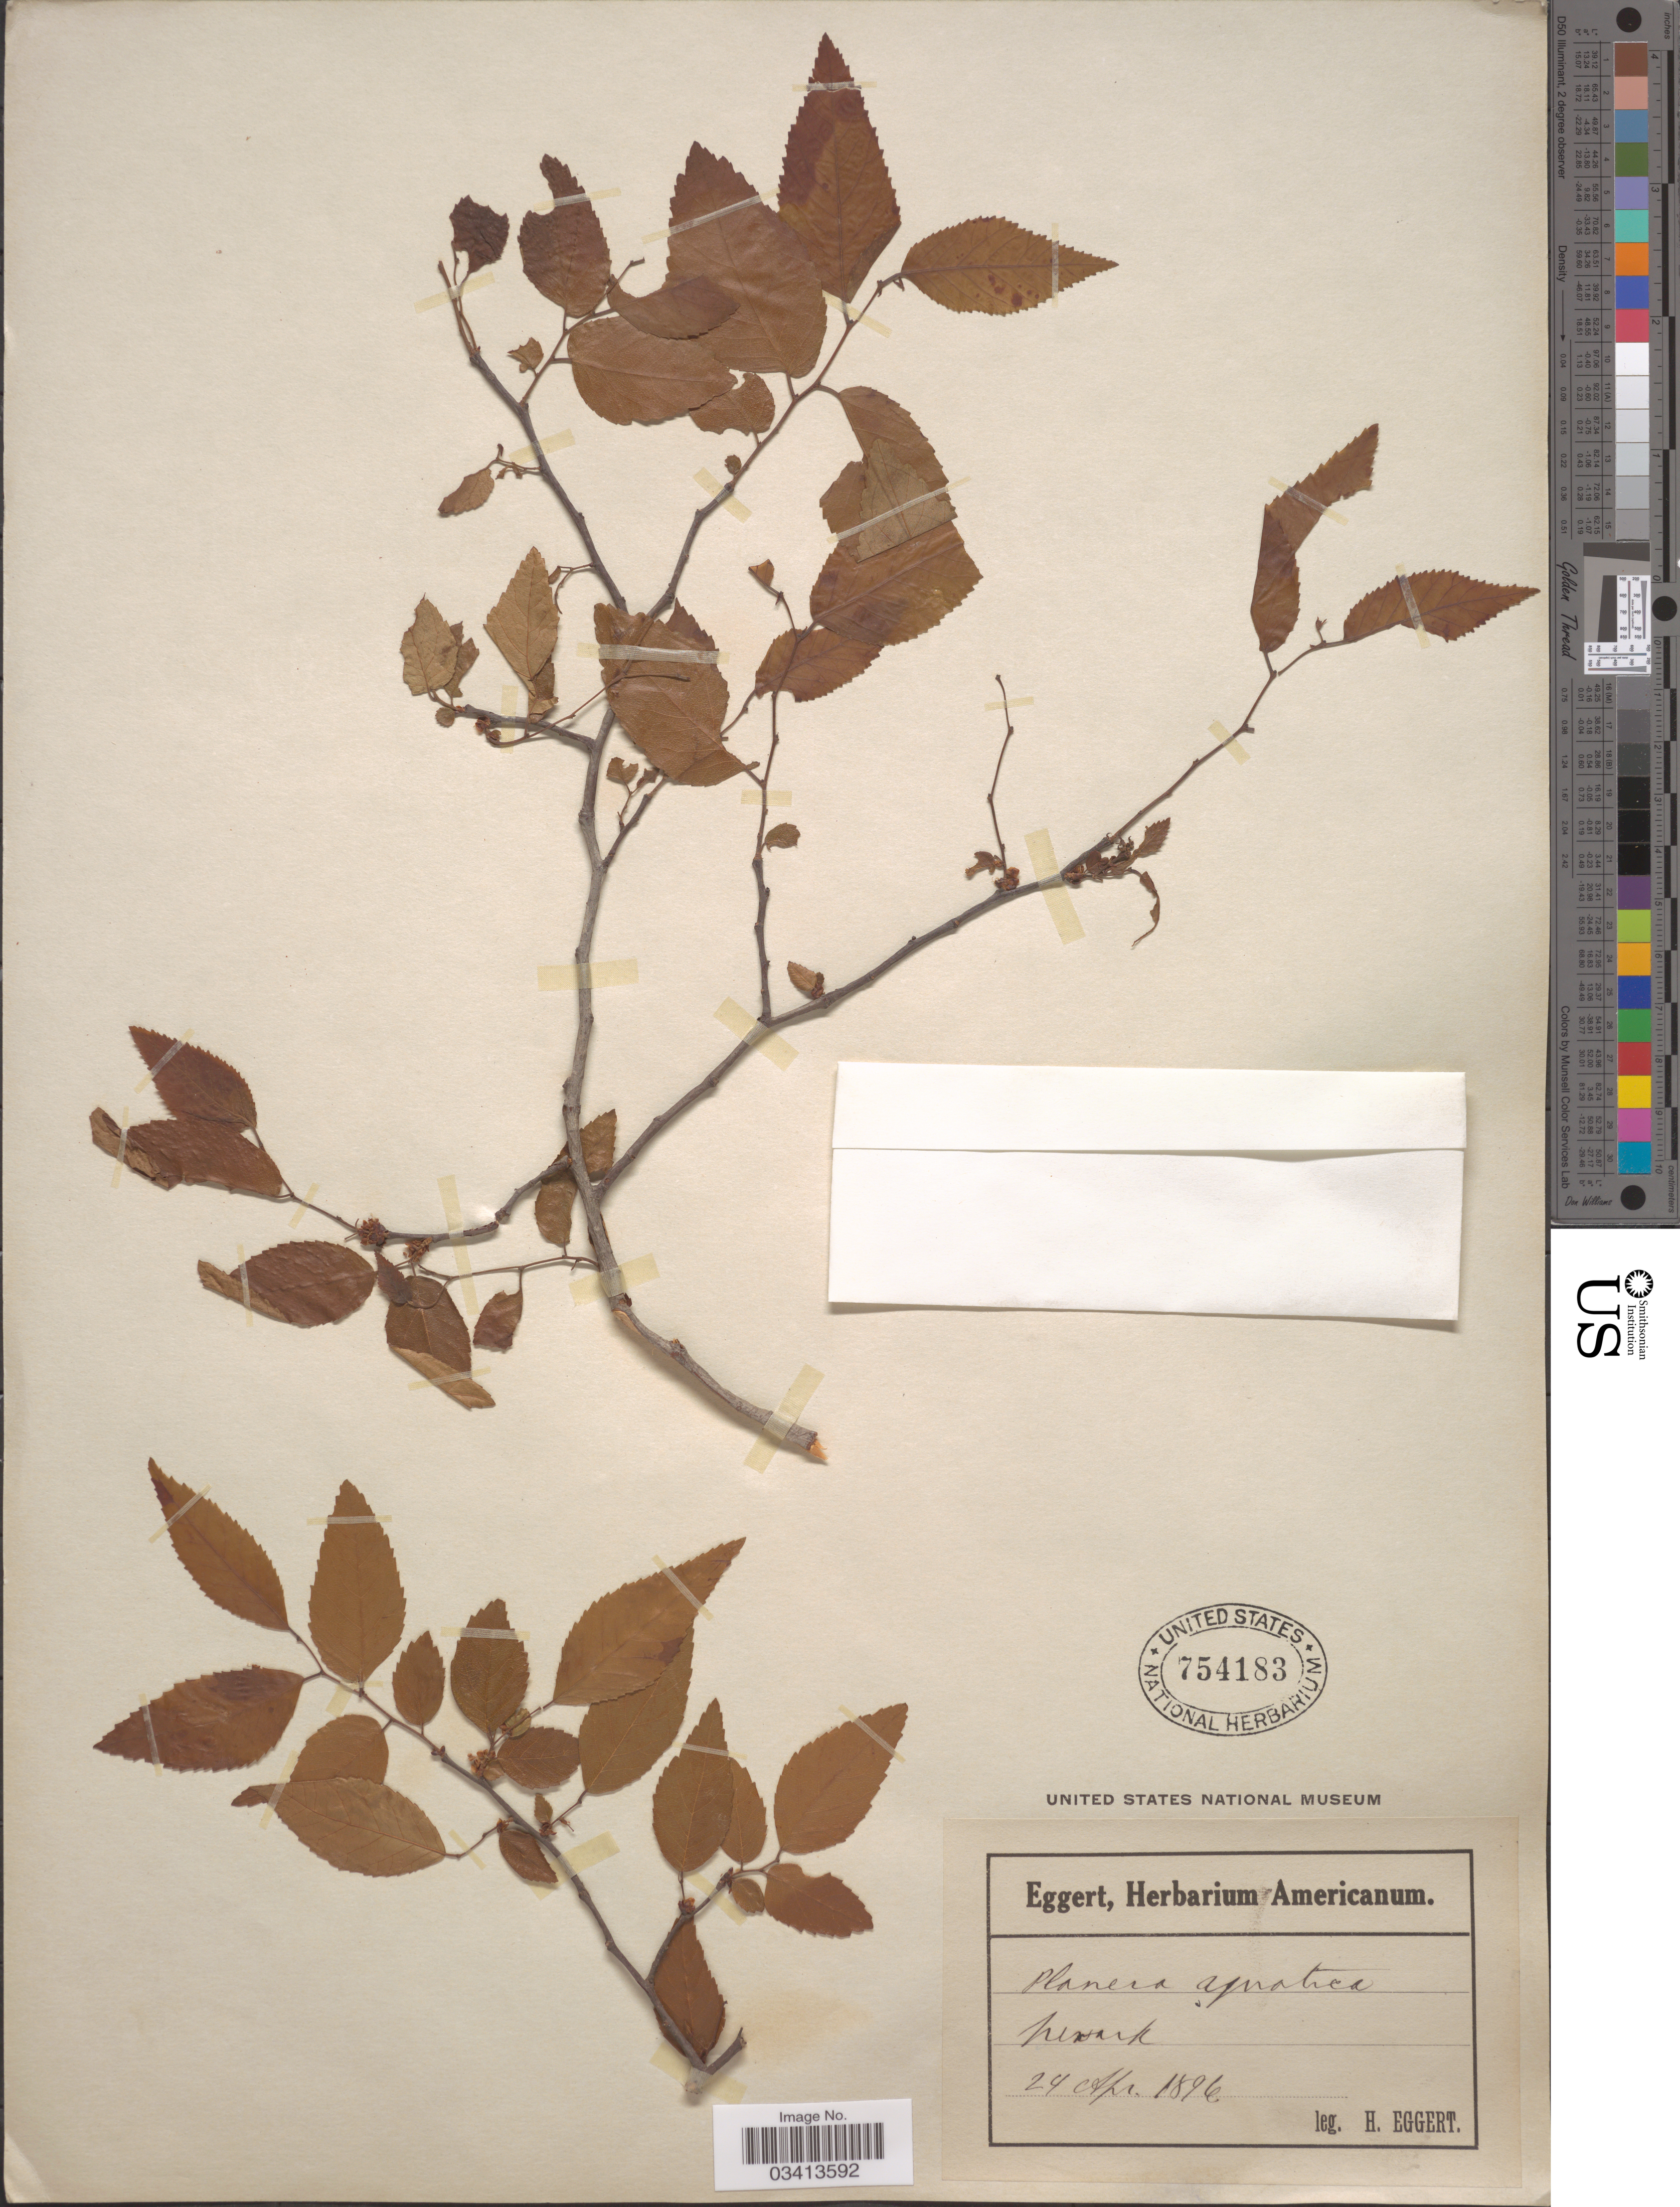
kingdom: Plantae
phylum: Tracheophyta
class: Magnoliopsida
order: Rosales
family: Ulmaceae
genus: Planera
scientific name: Planera aquatica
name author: J.F. Gmel.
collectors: H. Eggert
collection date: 1896-04-24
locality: Newark.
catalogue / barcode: US 754183